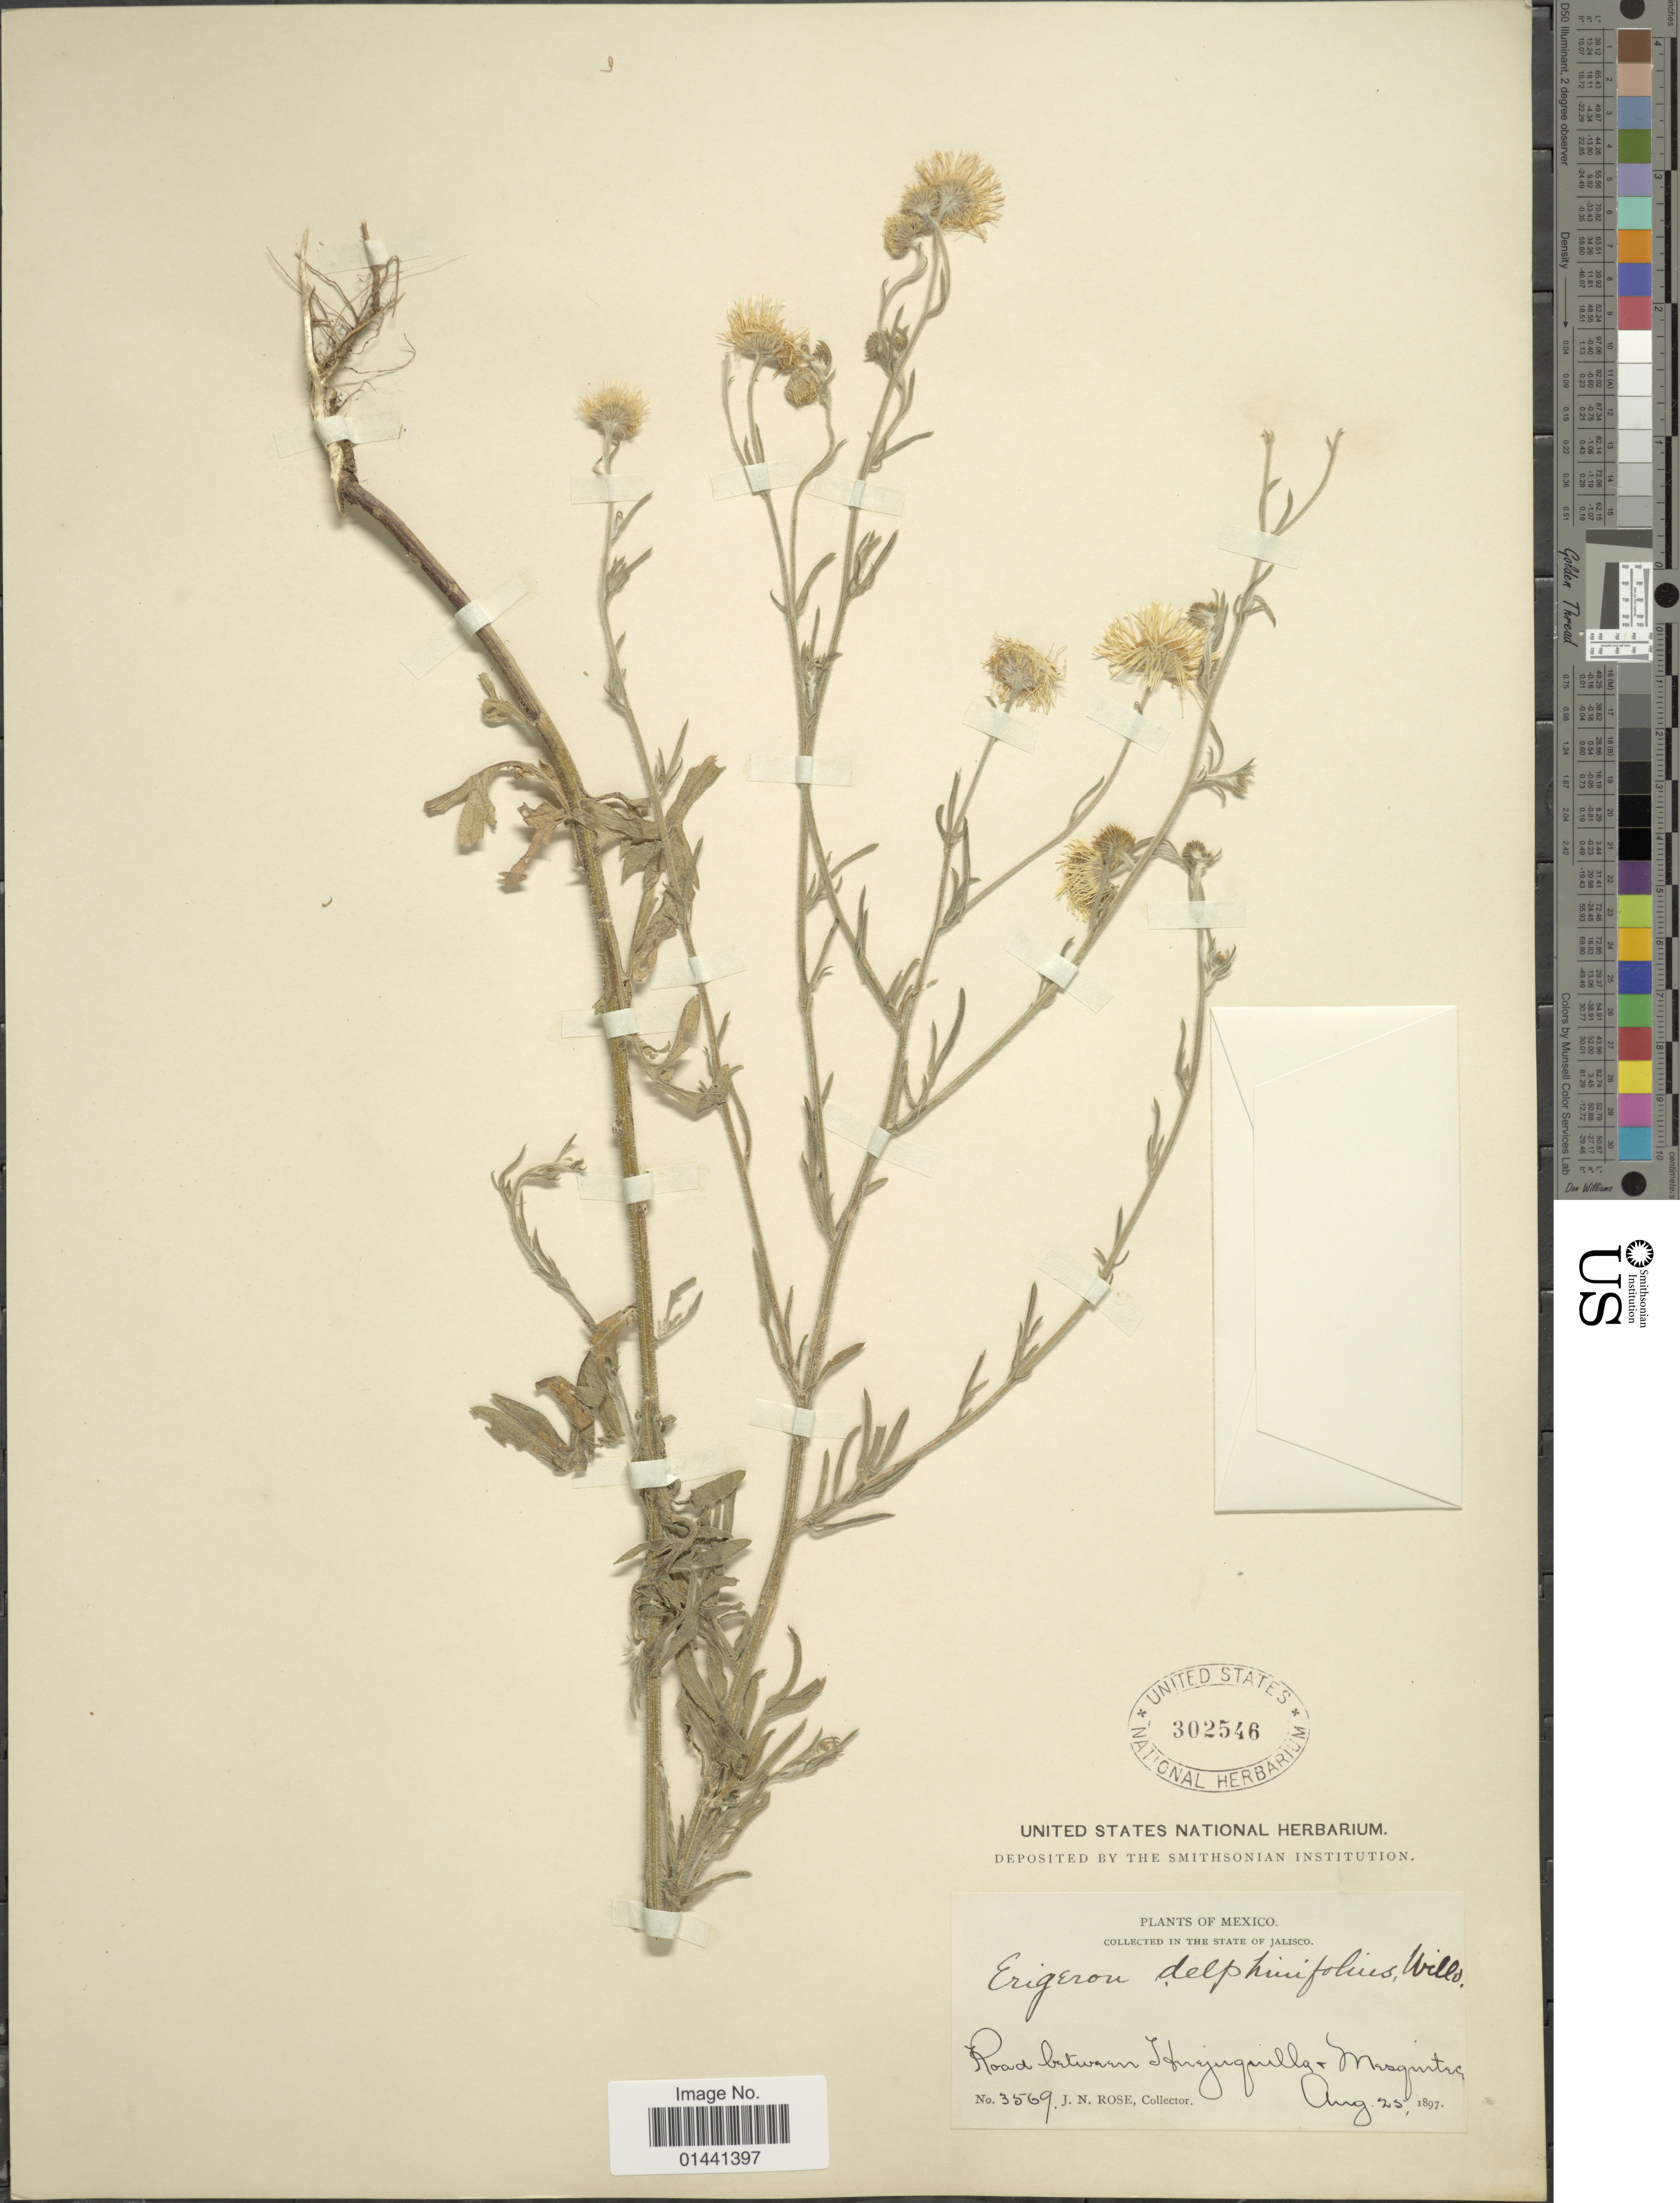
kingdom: Plantae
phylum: Tracheophyta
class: Magnoliopsida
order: Asterales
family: Asteraceae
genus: Erigeron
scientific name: Erigeron delphinifolius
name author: Willd.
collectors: J. N. Rose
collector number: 3569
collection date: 1897-08-25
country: Mexico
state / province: Jalisco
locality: Road between Itejuquilla + Mesquntec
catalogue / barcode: US 302546